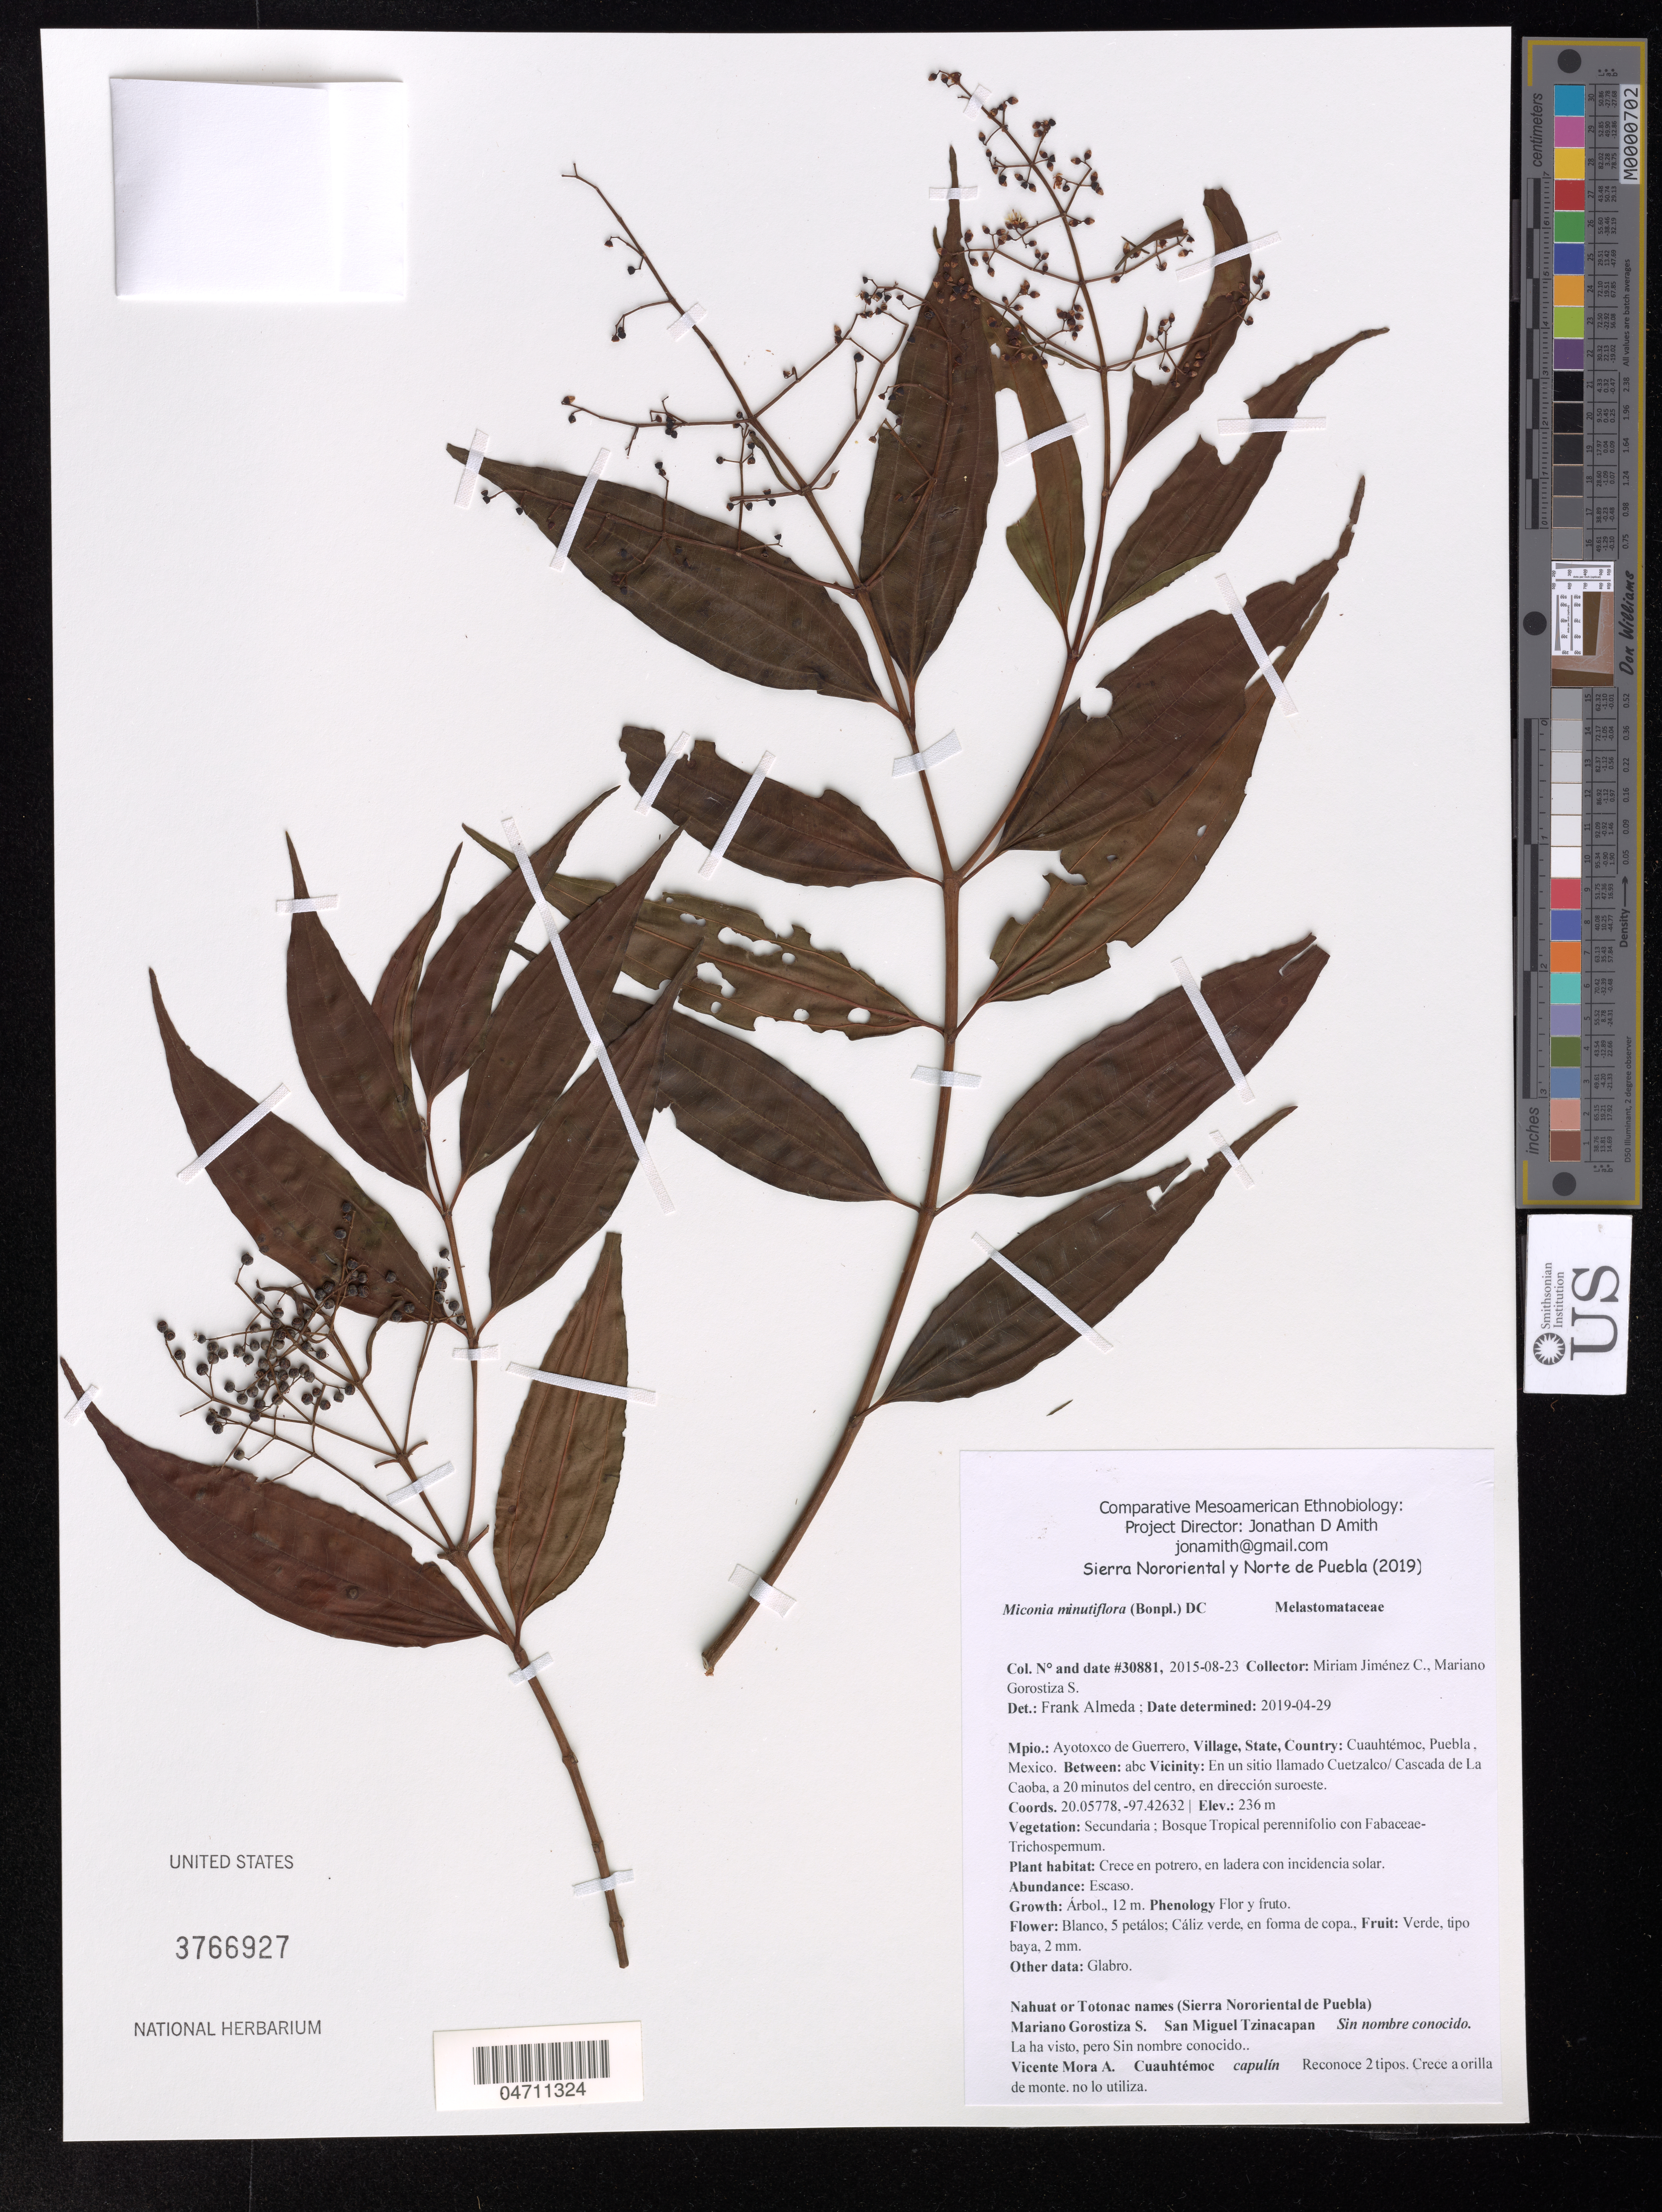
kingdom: Plantae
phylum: Tracheophyta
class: Magnoliopsida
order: Myrtales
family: Melastomataceae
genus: Miconia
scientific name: Miconia minutiflora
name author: (Bonpl.) DC.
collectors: M. Jiménez Chimil & M. Salazar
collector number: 30881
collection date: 2019-04-29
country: Mexico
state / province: Puebla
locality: Sierra Nororiental y Norte de Puebla, Cuauhtémoc.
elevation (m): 236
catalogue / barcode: US 3766927